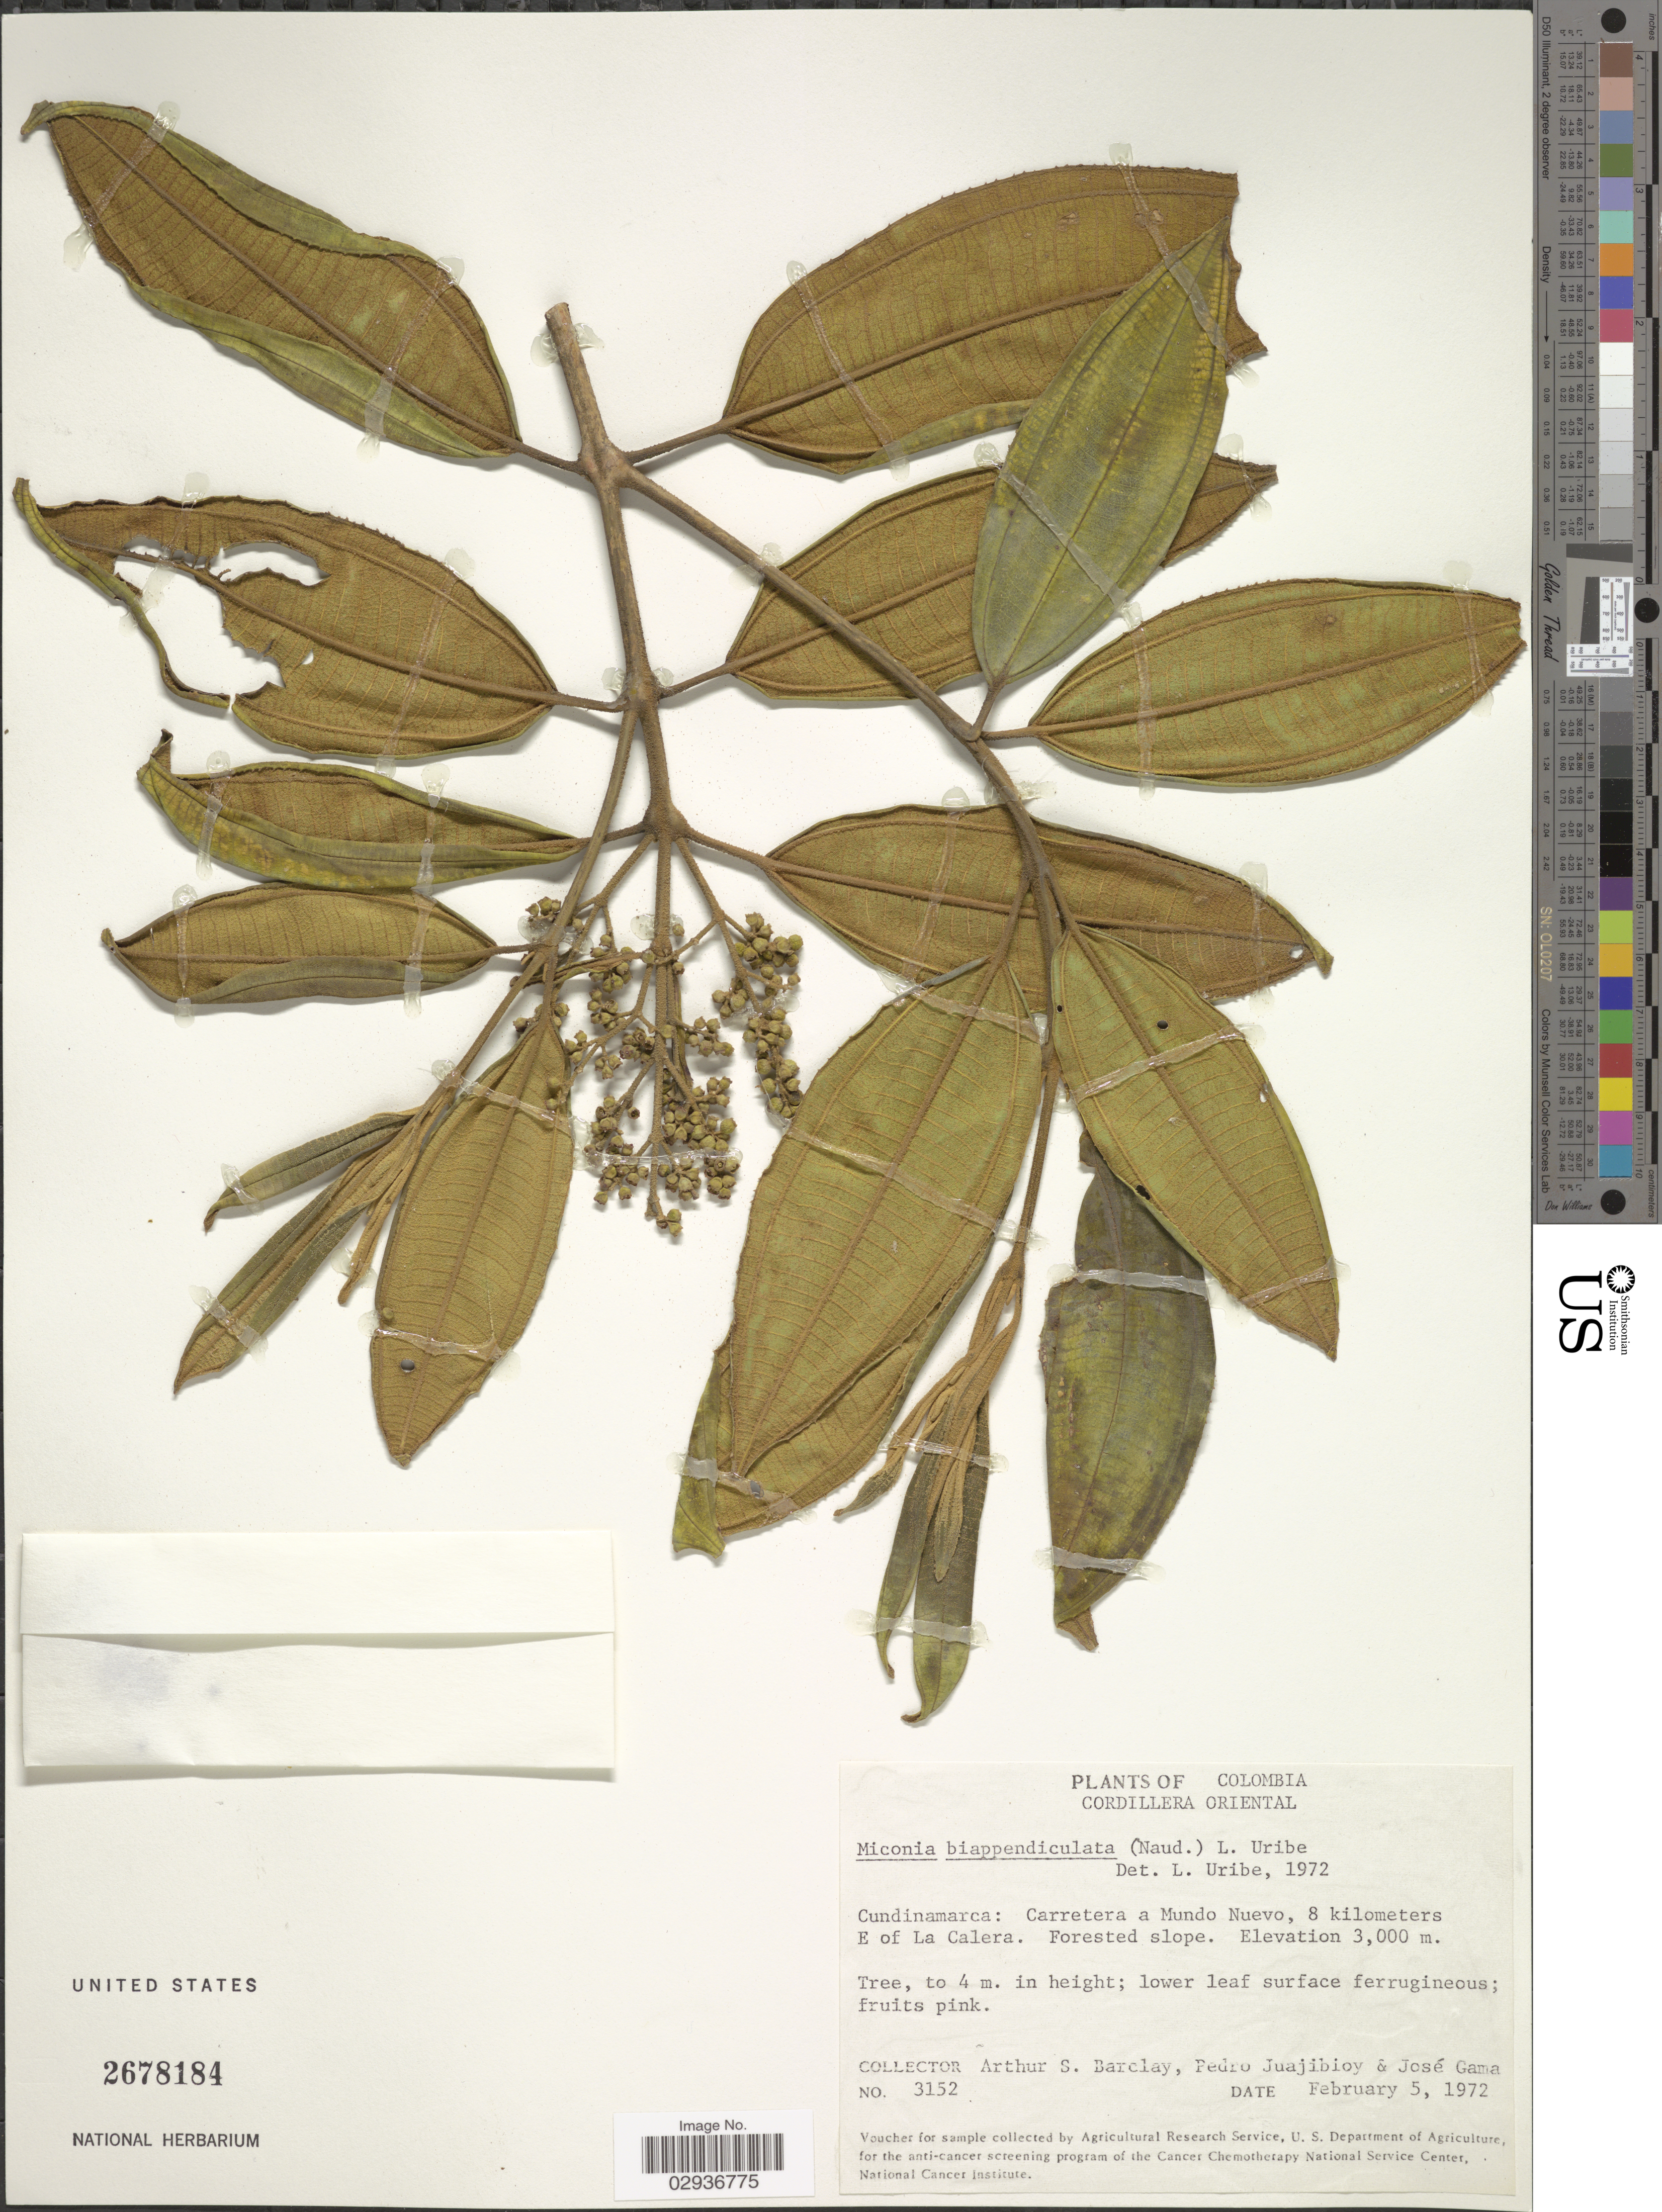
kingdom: Plantae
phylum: Tracheophyta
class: Magnoliopsida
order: Myrtales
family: Melastomataceae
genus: Miconia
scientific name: Miconia biappendiculata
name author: (Naudin) L. Uribe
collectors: A. S. Barclay, P. Juajibioy & J. Gama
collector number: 3152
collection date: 1972-02-05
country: Colombia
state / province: Cundinamarca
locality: Cordillera Oriental. Carretera a Mundo Nuevo, 8 kilometers E of La Calera.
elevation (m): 3000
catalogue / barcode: US 2678184